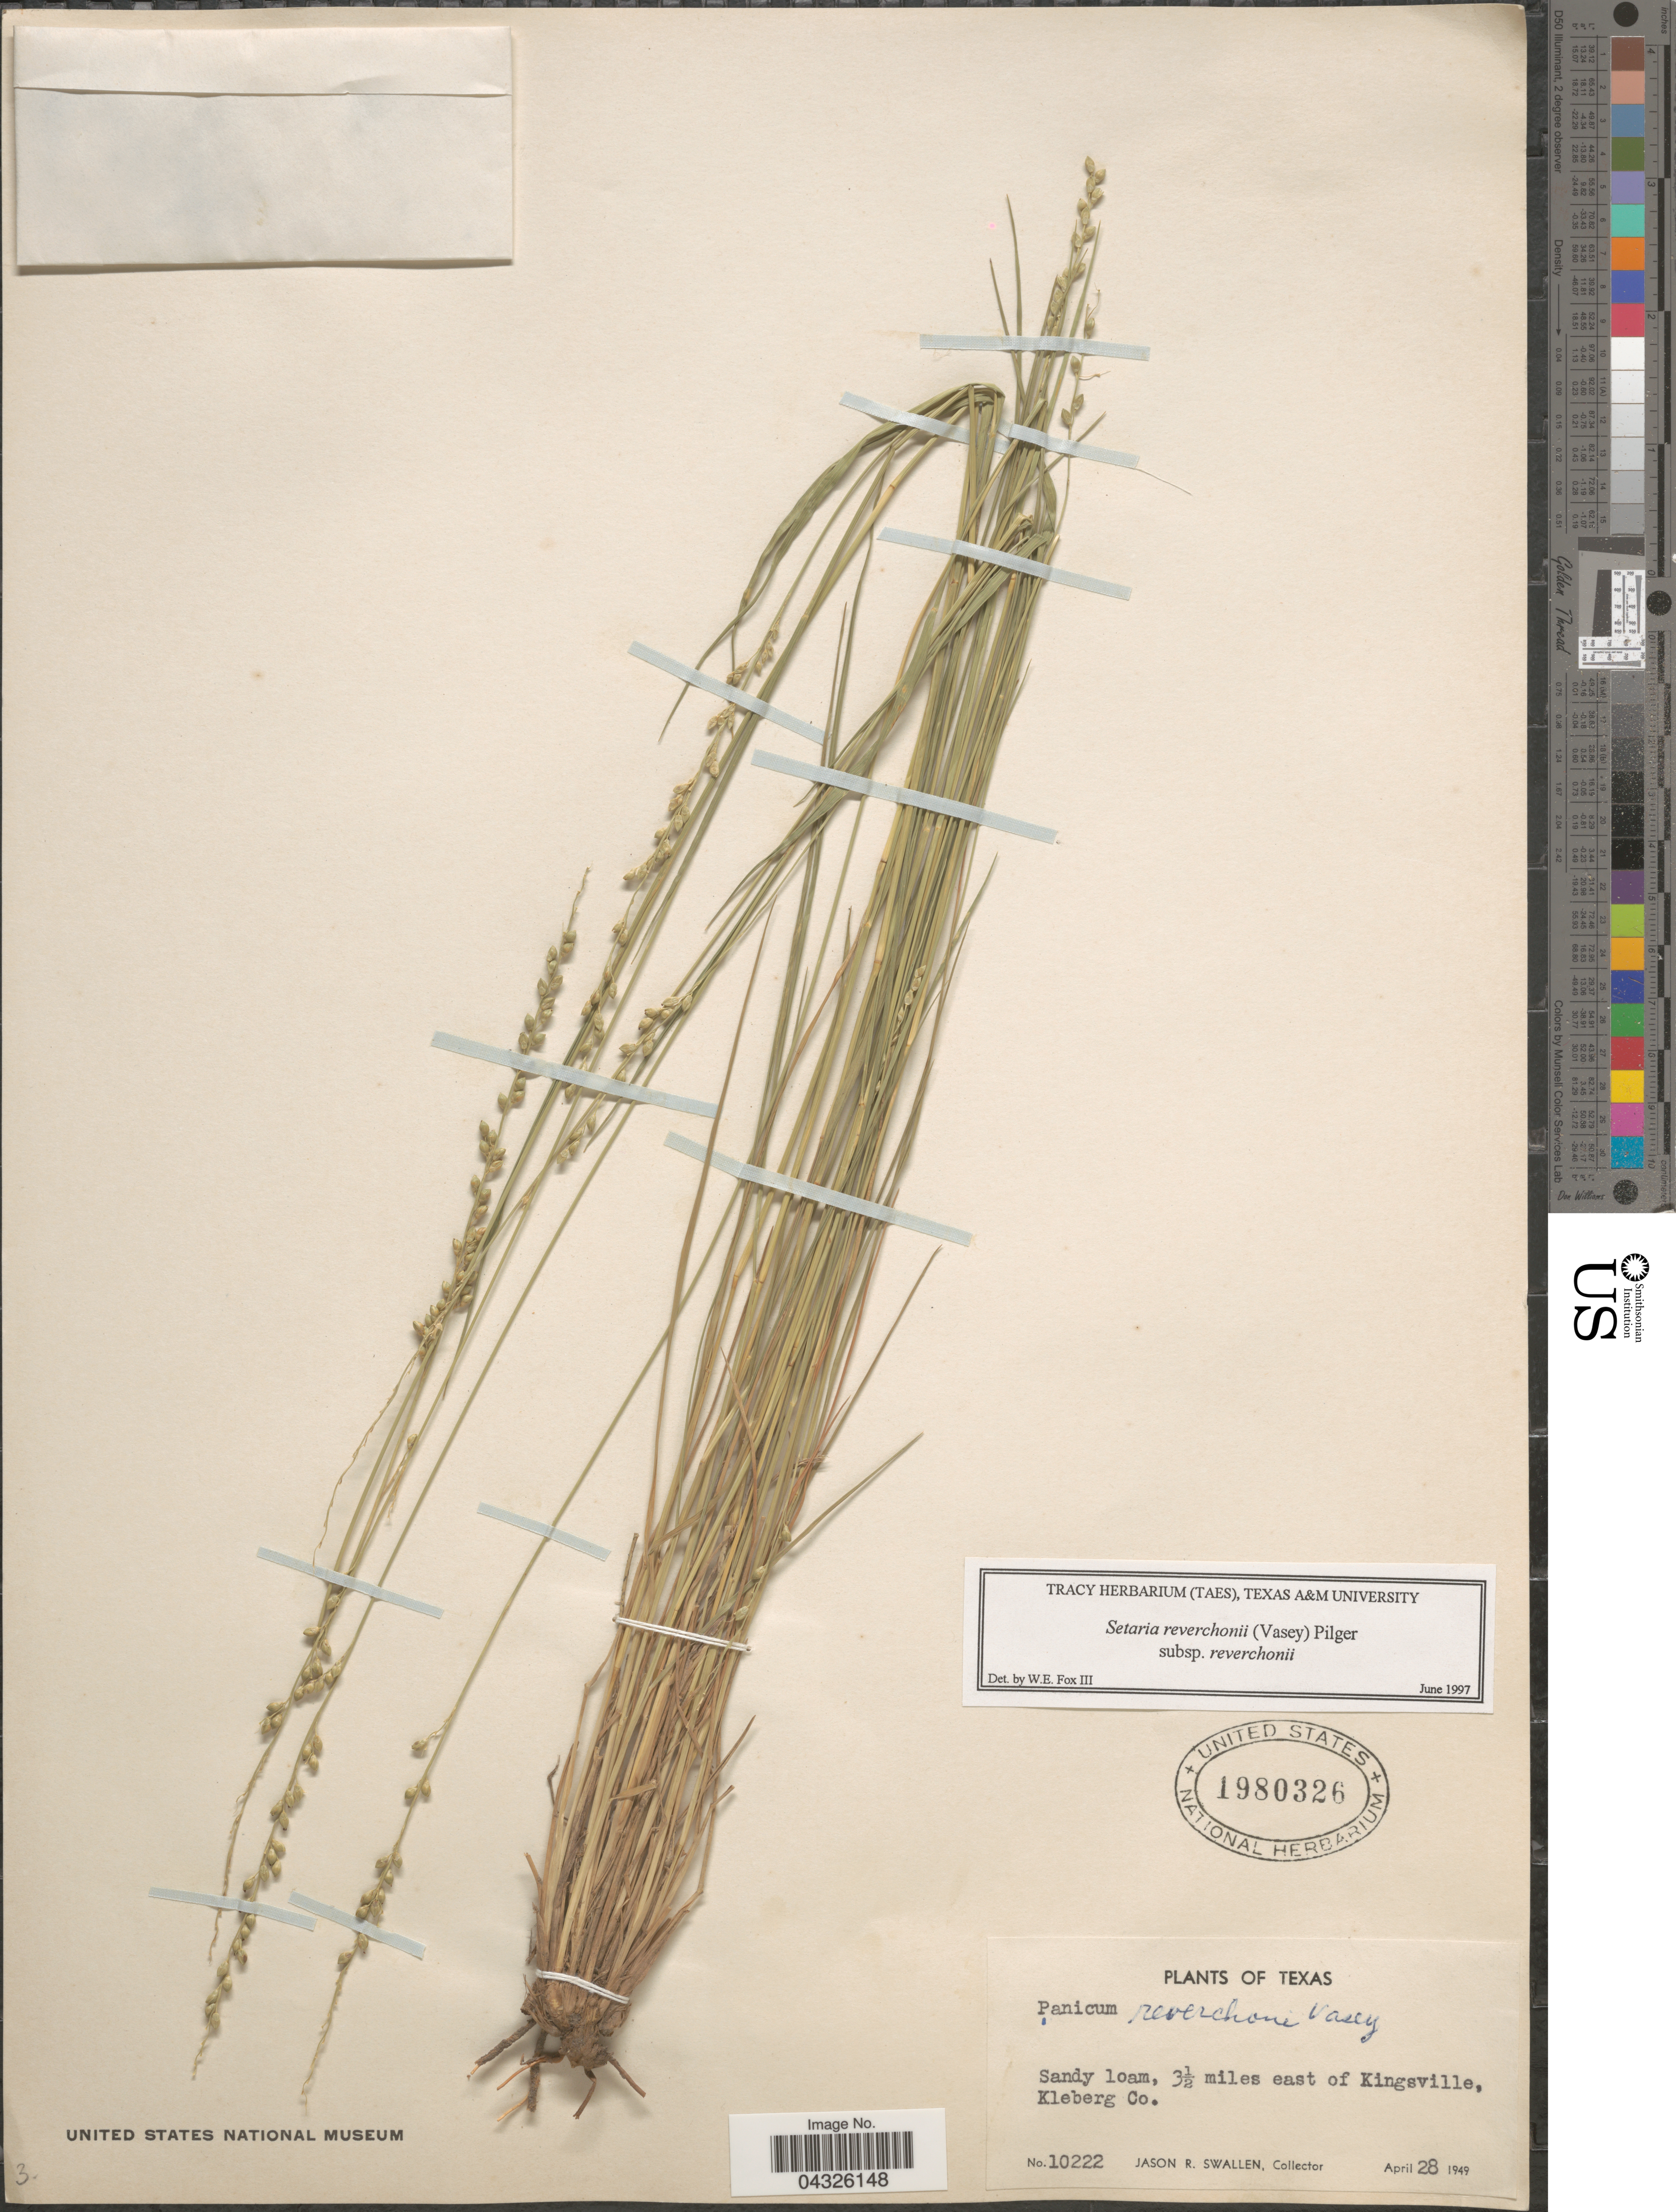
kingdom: Plantae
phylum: Tracheophyta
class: Liliopsida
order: Poales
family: Poaceae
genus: Panicum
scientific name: Panicum reverchoni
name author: Vasey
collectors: J. R. Swallen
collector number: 10222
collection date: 1949-04-28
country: United States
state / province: Texas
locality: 3½ miles east of Kingsville, Kleberg Co.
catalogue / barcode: US 1980326